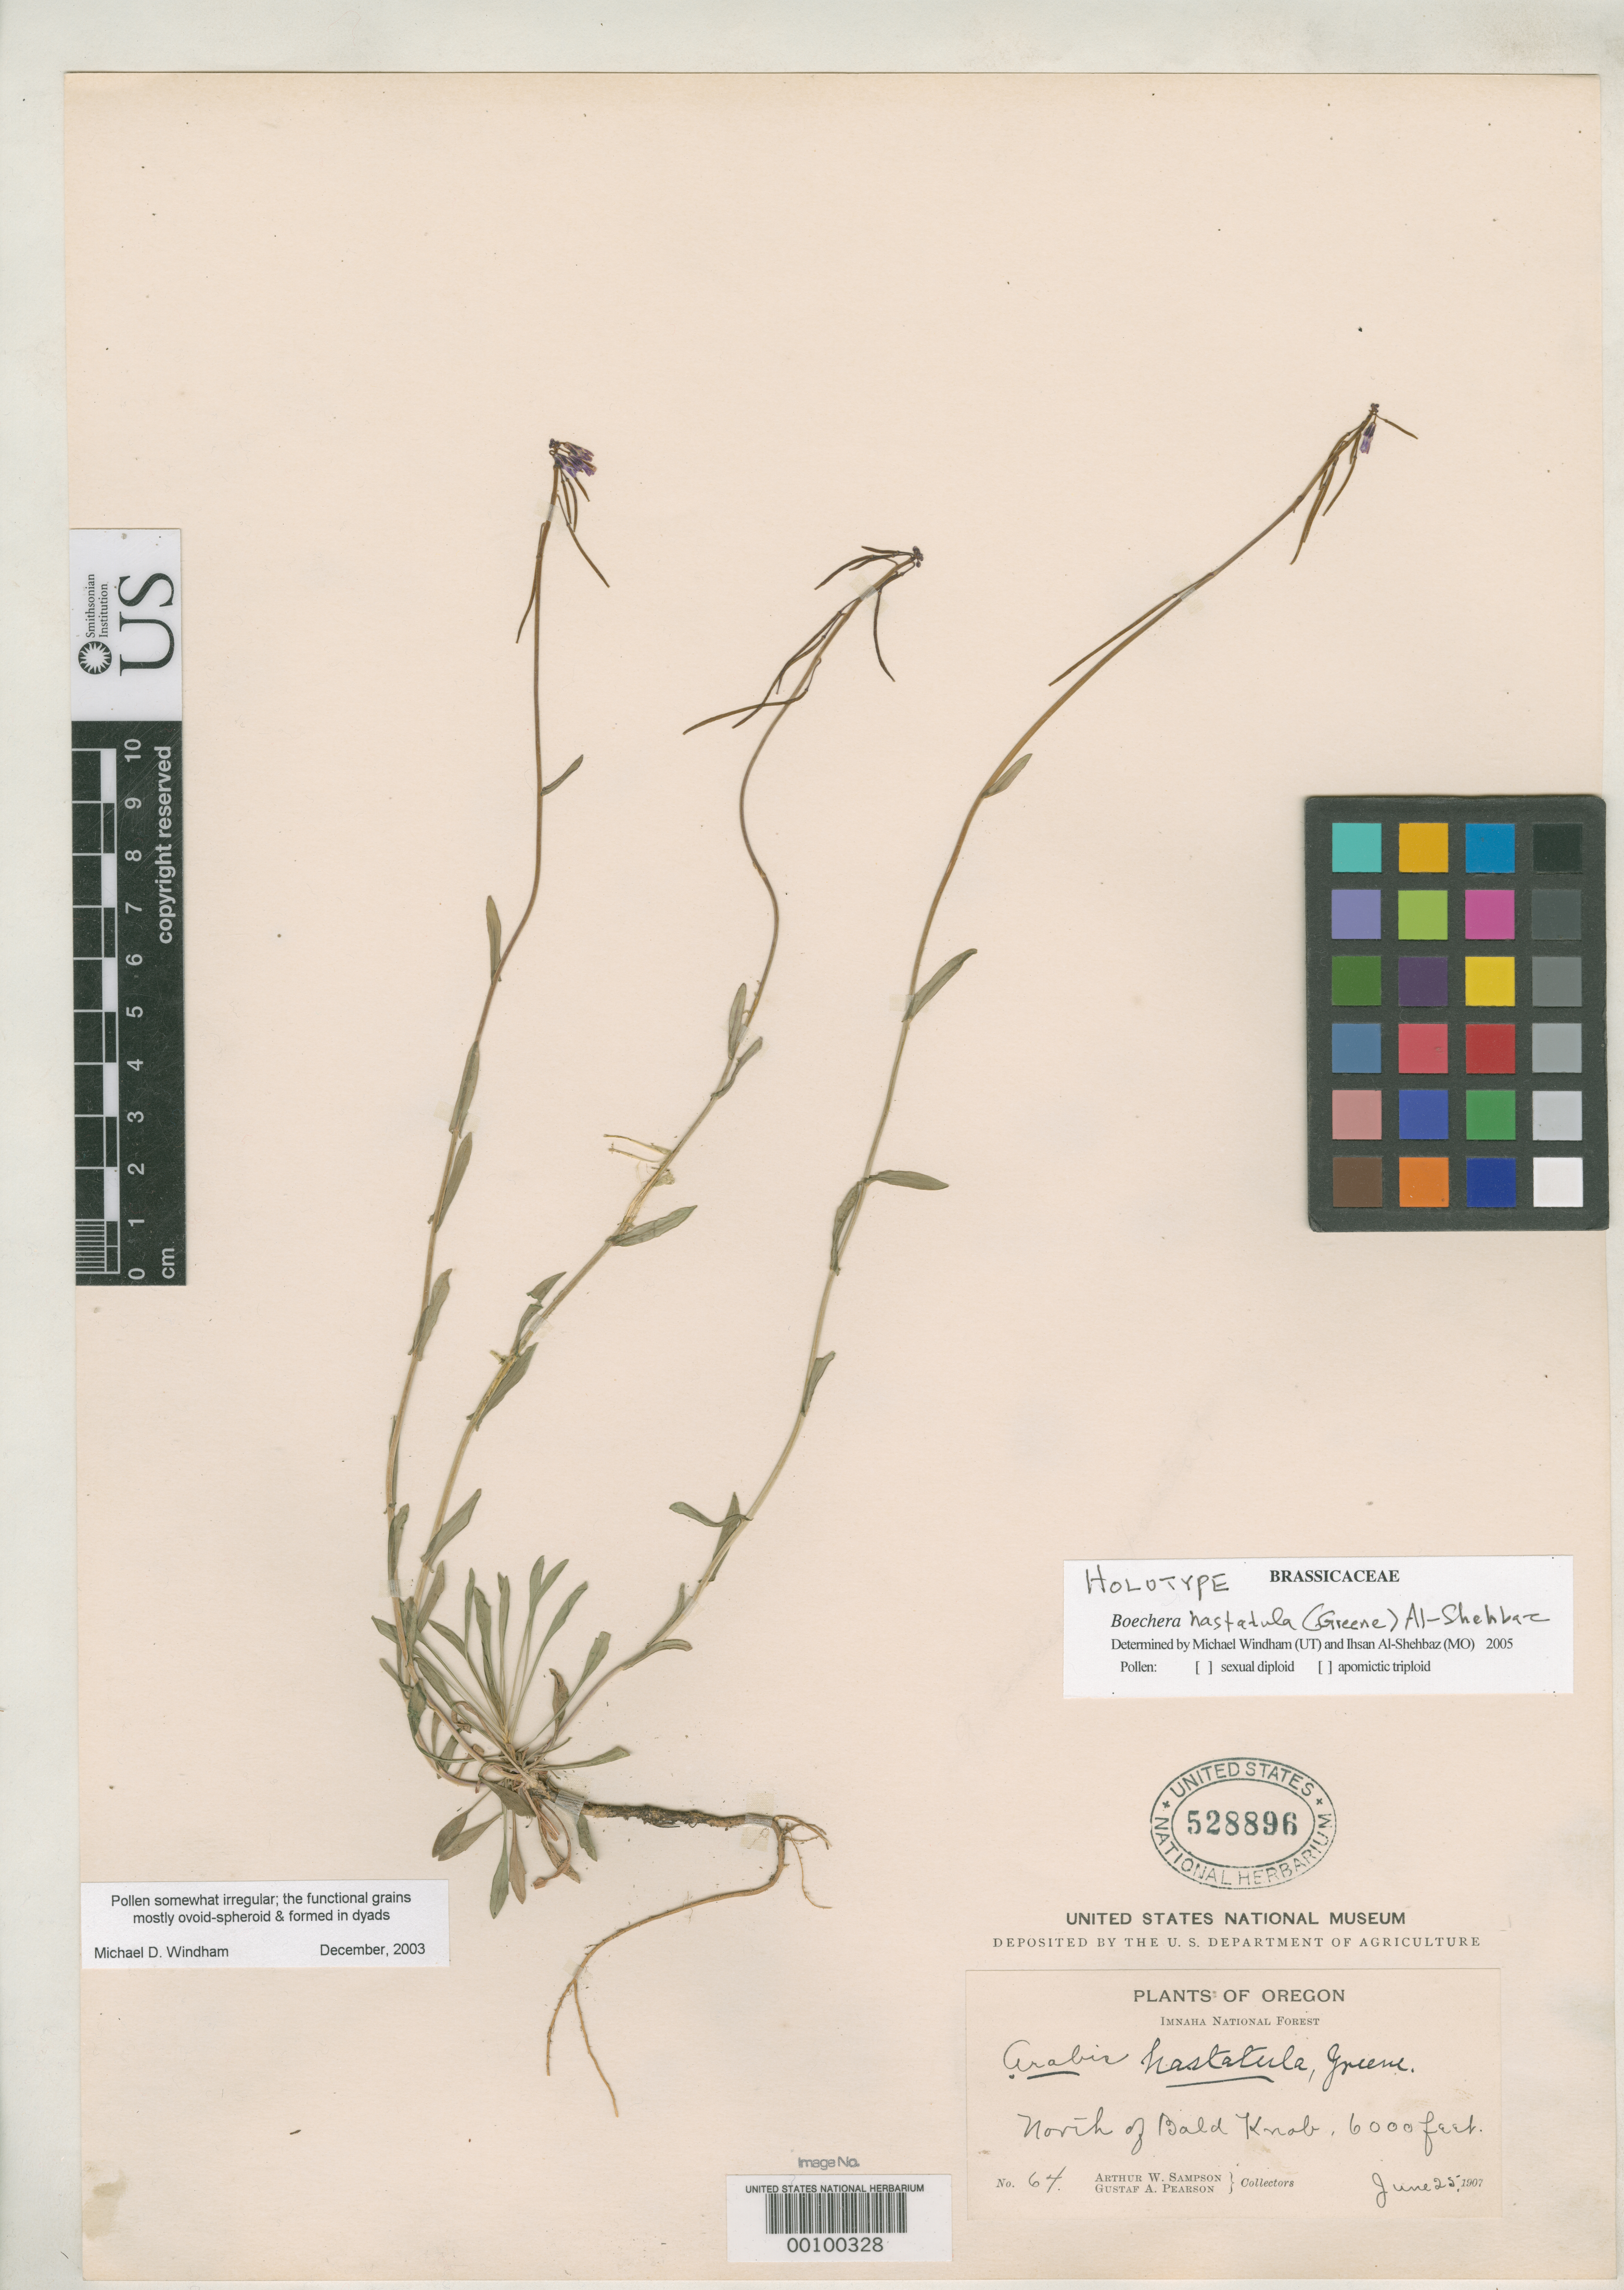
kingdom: Plantae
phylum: Tracheophyta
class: Magnoliopsida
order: Brassicales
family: Brassicaceae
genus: Arabis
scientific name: Arabis hastatula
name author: Greene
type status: Holotype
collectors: A. Sampson & G. A. Pearson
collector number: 64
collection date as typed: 25 Jun 1907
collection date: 1907-06-25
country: United States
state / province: Oregon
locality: Imnaha National Forest, Bald Knob.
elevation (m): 1829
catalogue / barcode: US 528896